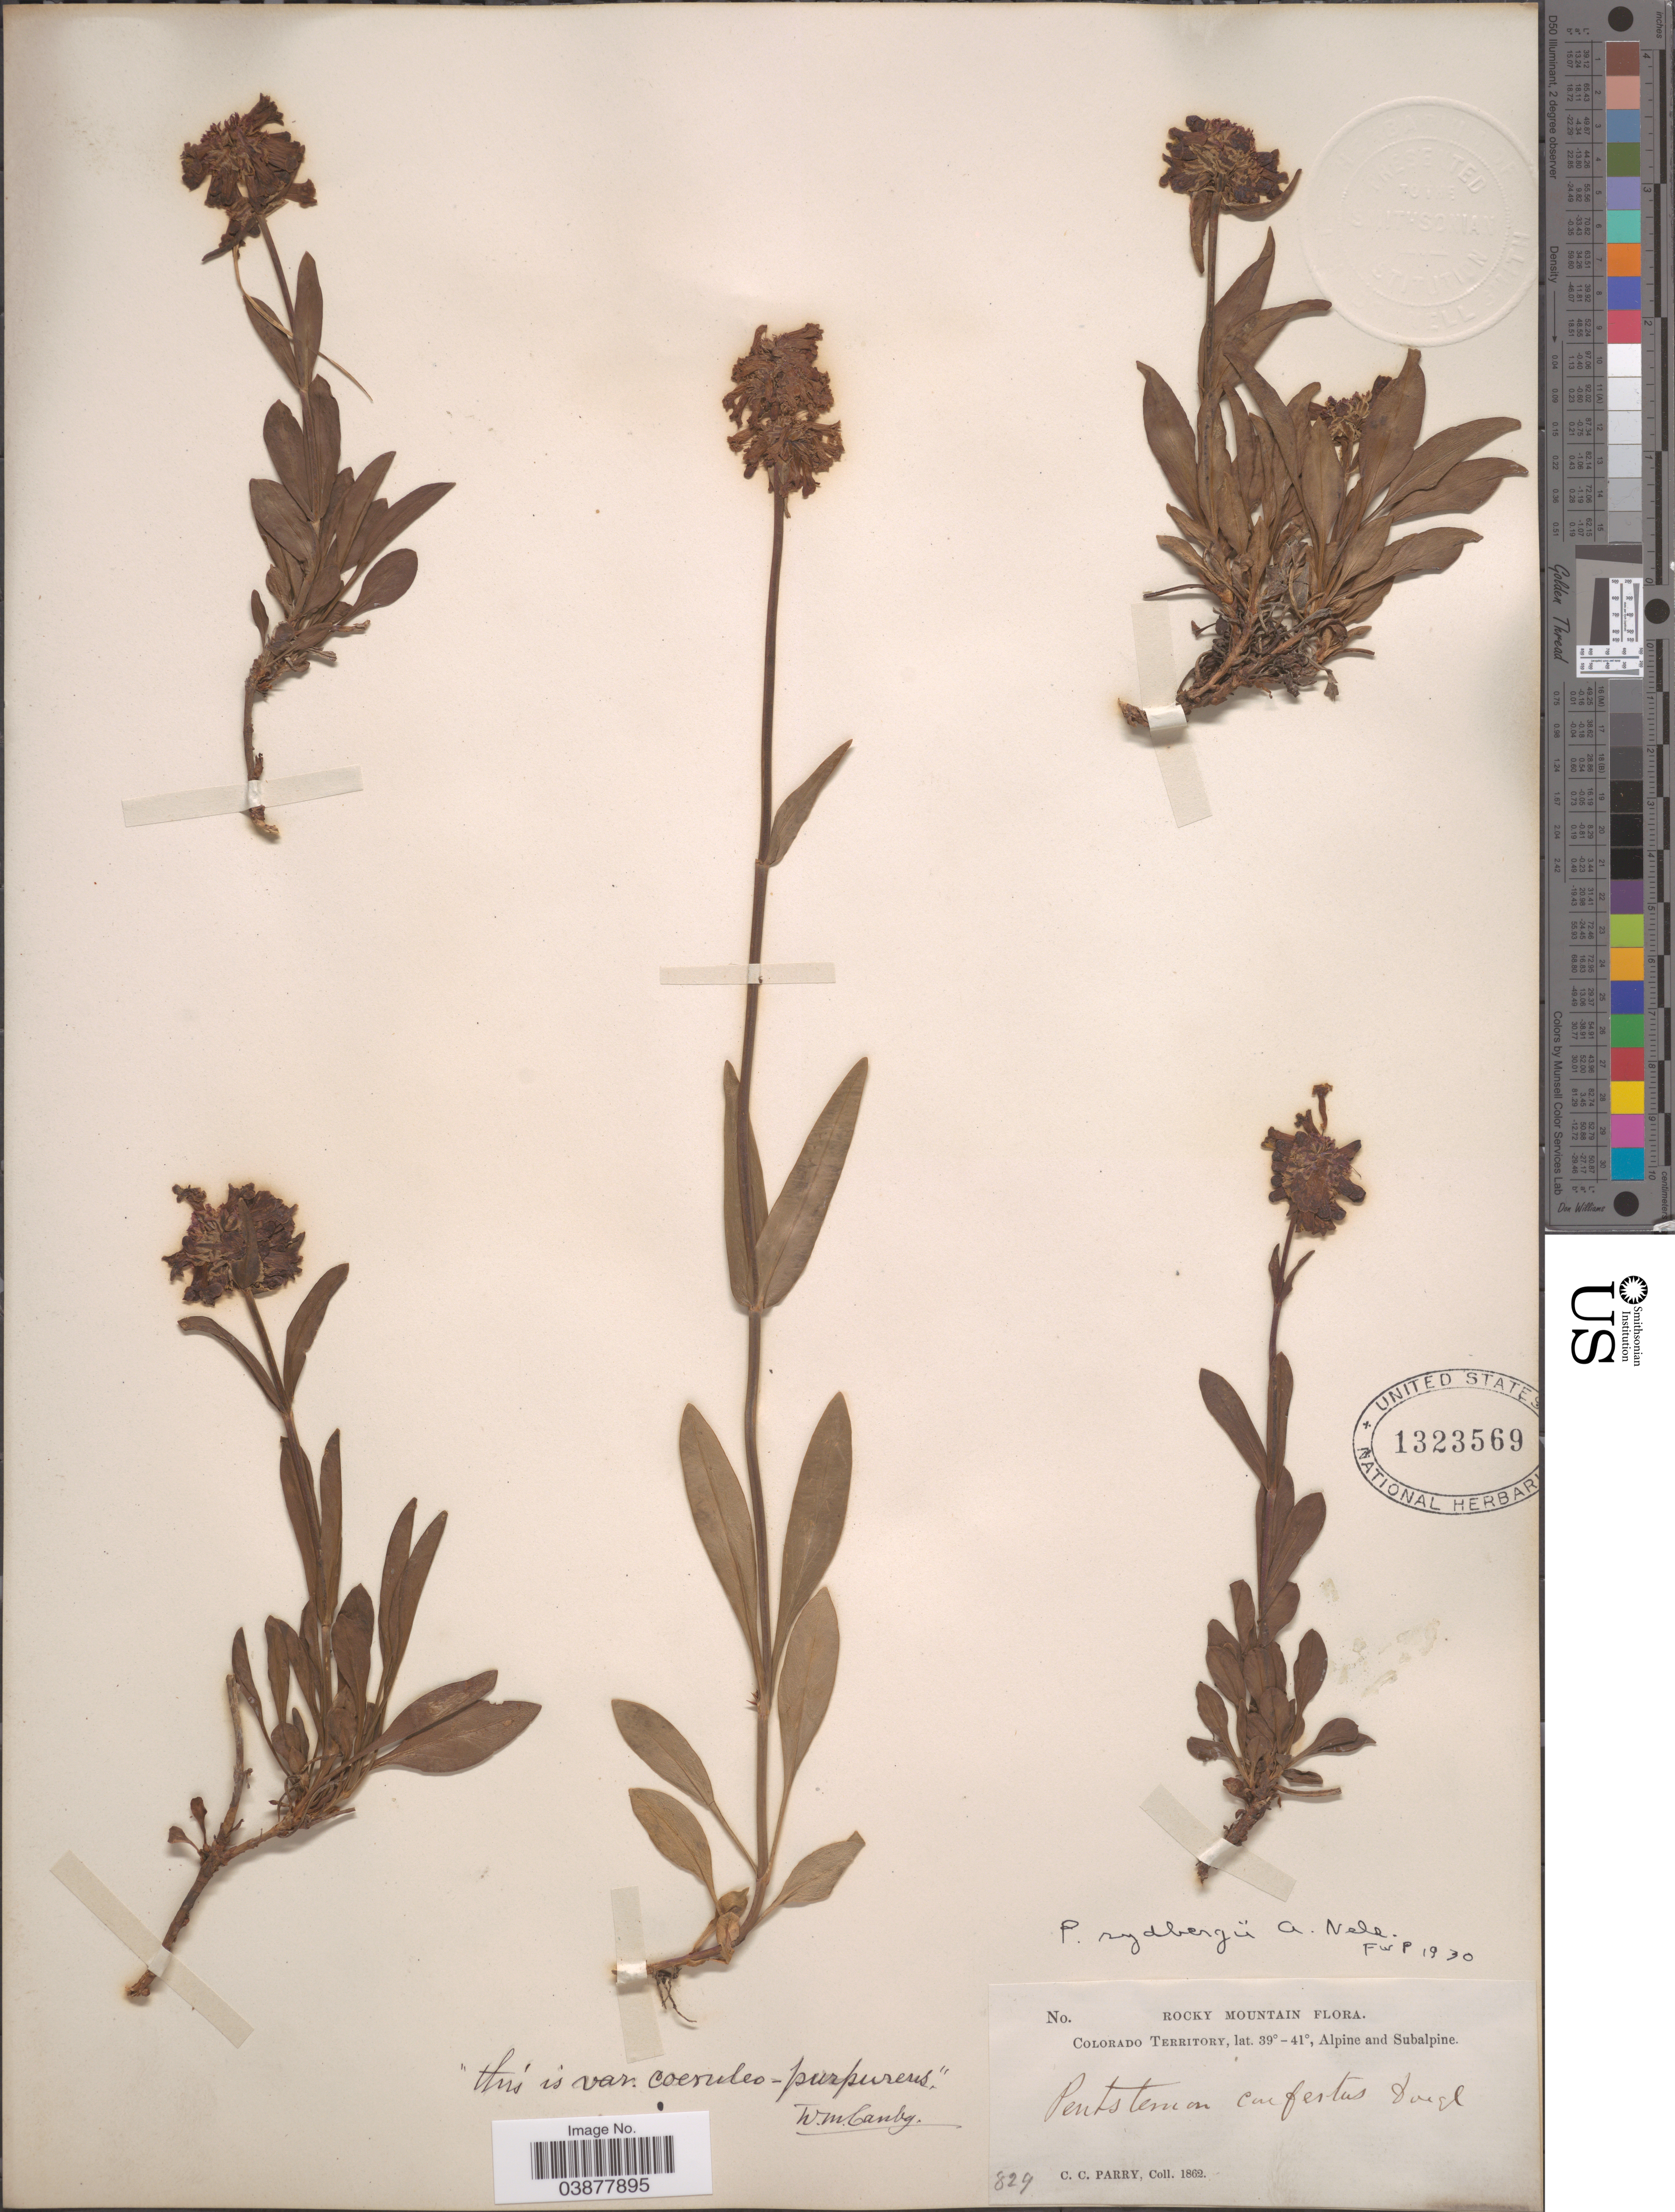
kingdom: Plantae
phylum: Tracheophyta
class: Magnoliopsida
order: Lamiales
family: Plantaginaceae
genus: Penstemon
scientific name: Penstemon rydbergii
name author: A. Nelson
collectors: C. C. Parry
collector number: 829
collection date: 1862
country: United States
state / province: Colorado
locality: Rocky Mountain. Colorado Territory. Alpine and Subalpine.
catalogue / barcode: US 1323569